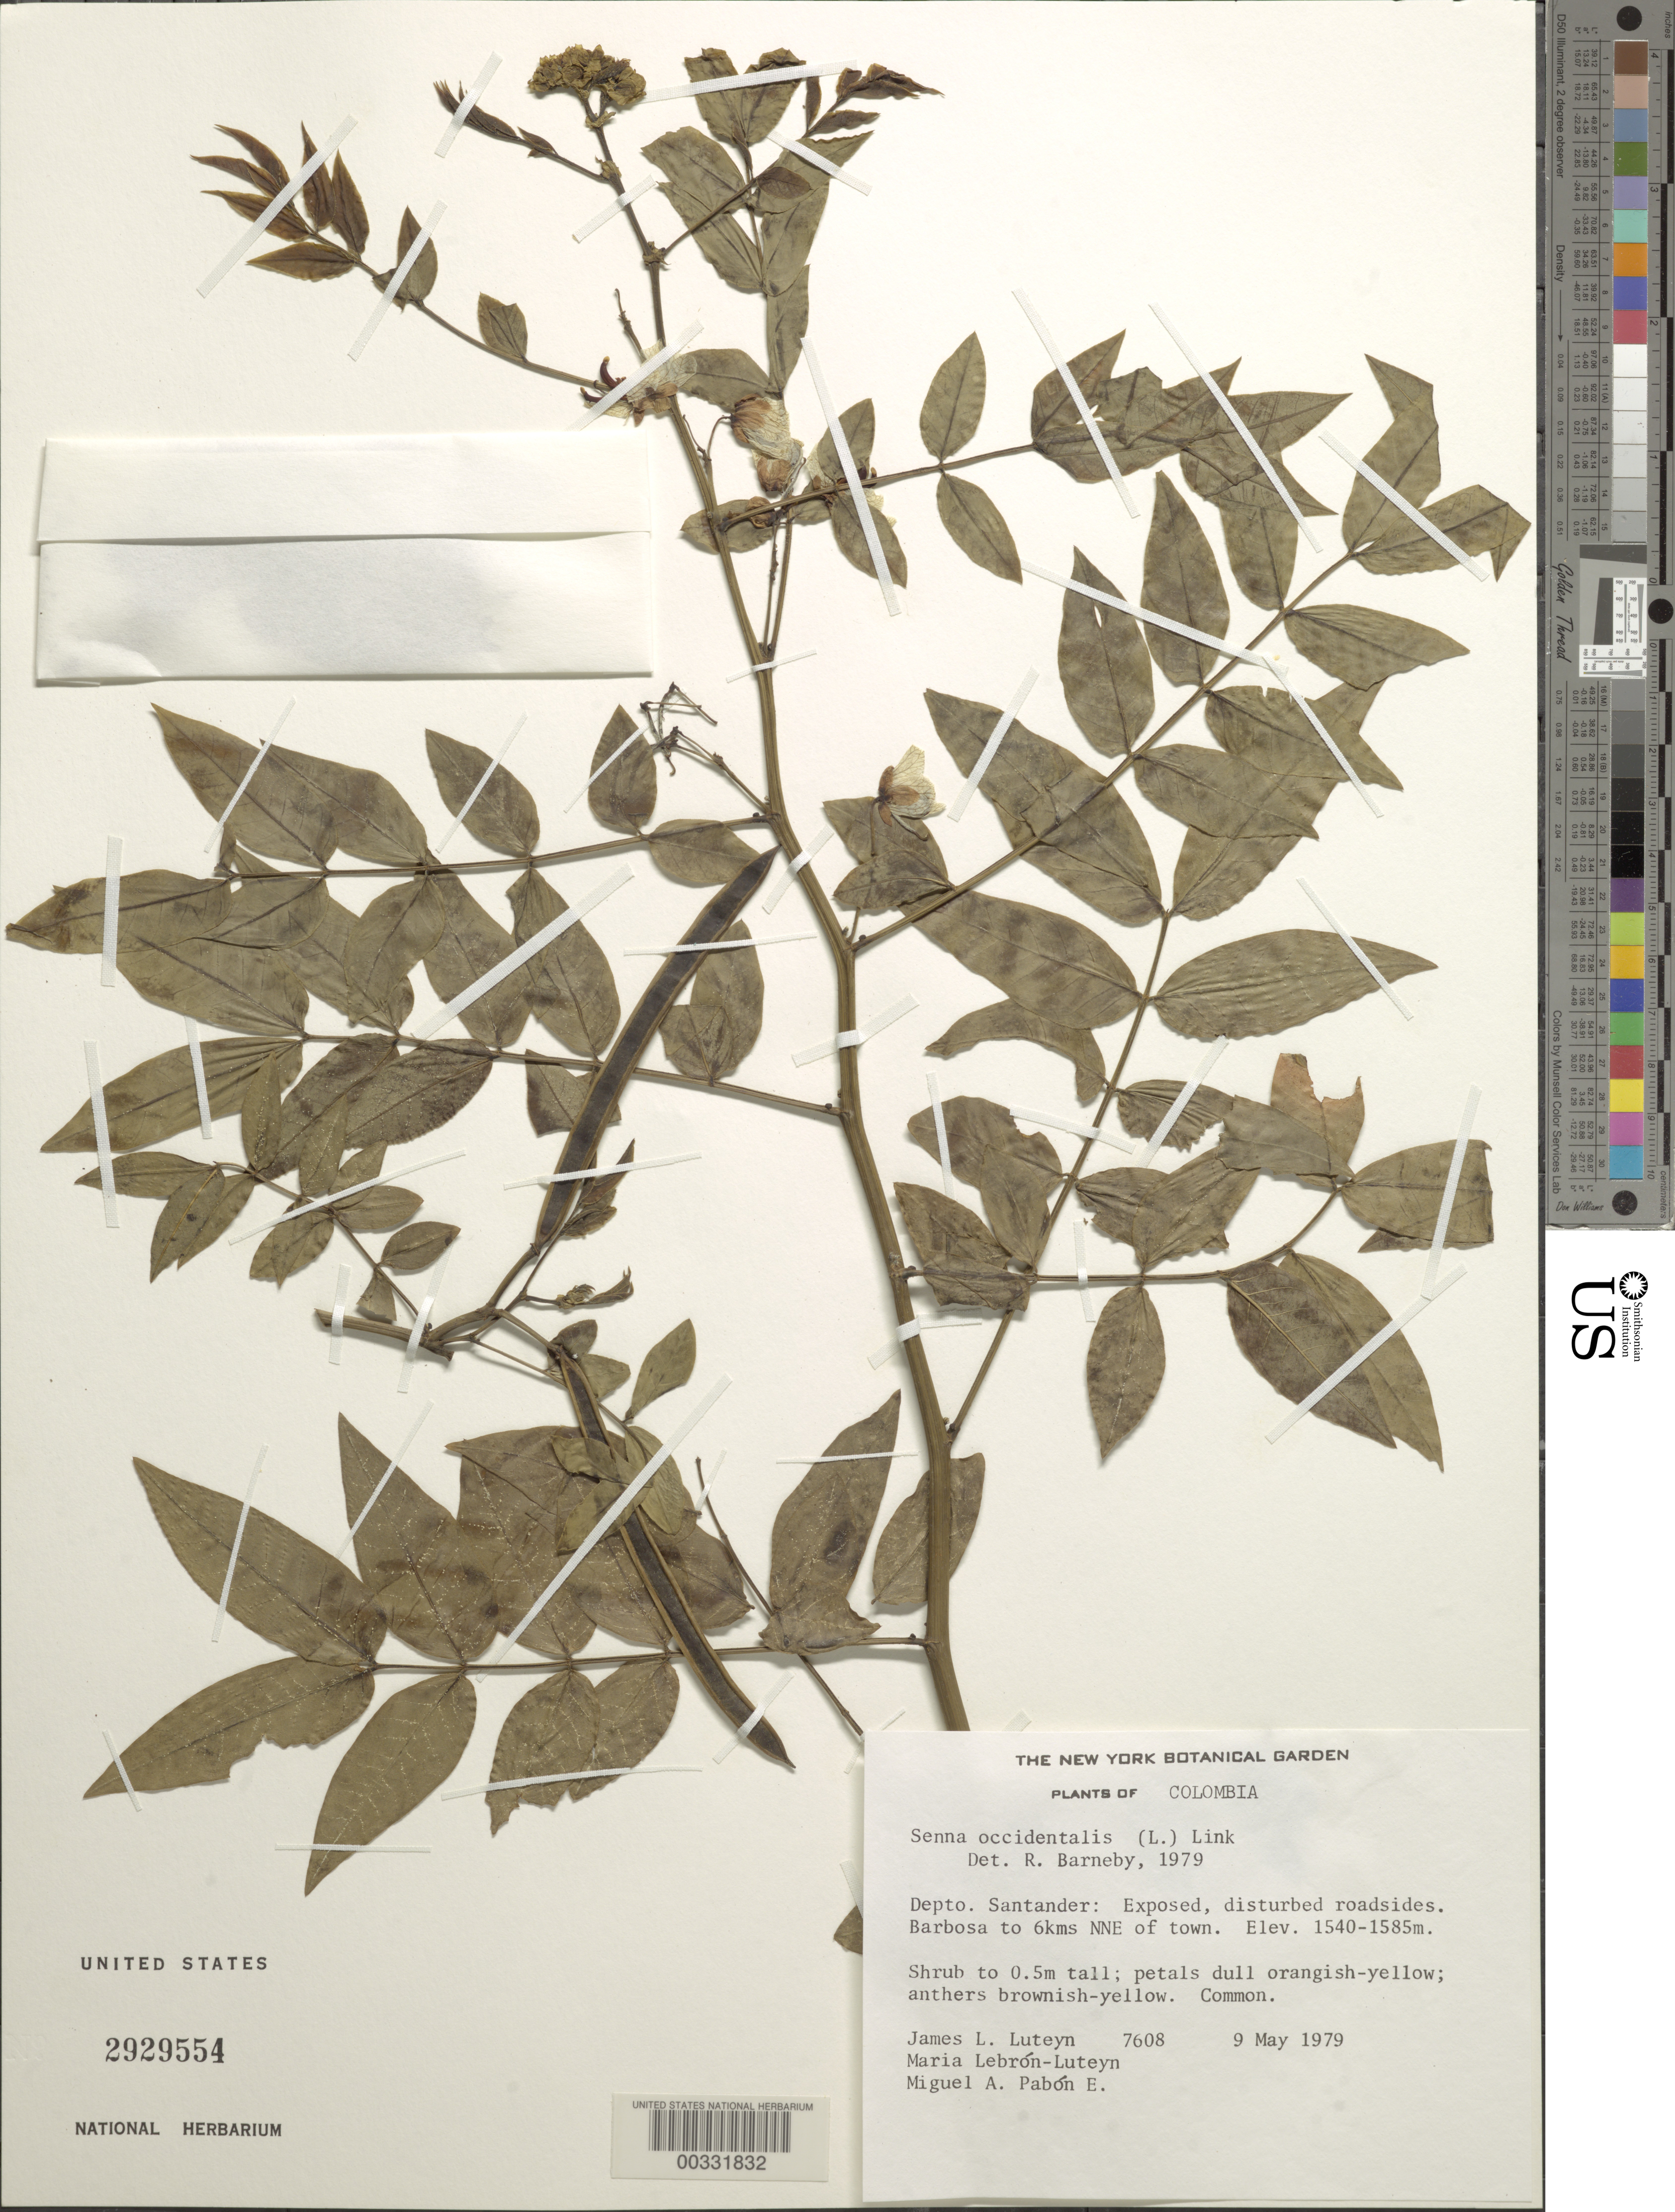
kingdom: Plantae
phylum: Tracheophyta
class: Magnoliopsida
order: Fabales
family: Fabaceae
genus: Senna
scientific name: Senna occidentalis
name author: (L.) Link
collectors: J. L. Luteyn, M. L. Lebrón-Luteyn & M. A. Pabon E.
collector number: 7608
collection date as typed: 09 May 1979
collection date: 1979-05-09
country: Colombia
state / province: Santander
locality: Barbosa to 6 km NNE of town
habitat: Exposed, disturbed roadsides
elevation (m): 1540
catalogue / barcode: US 2929554